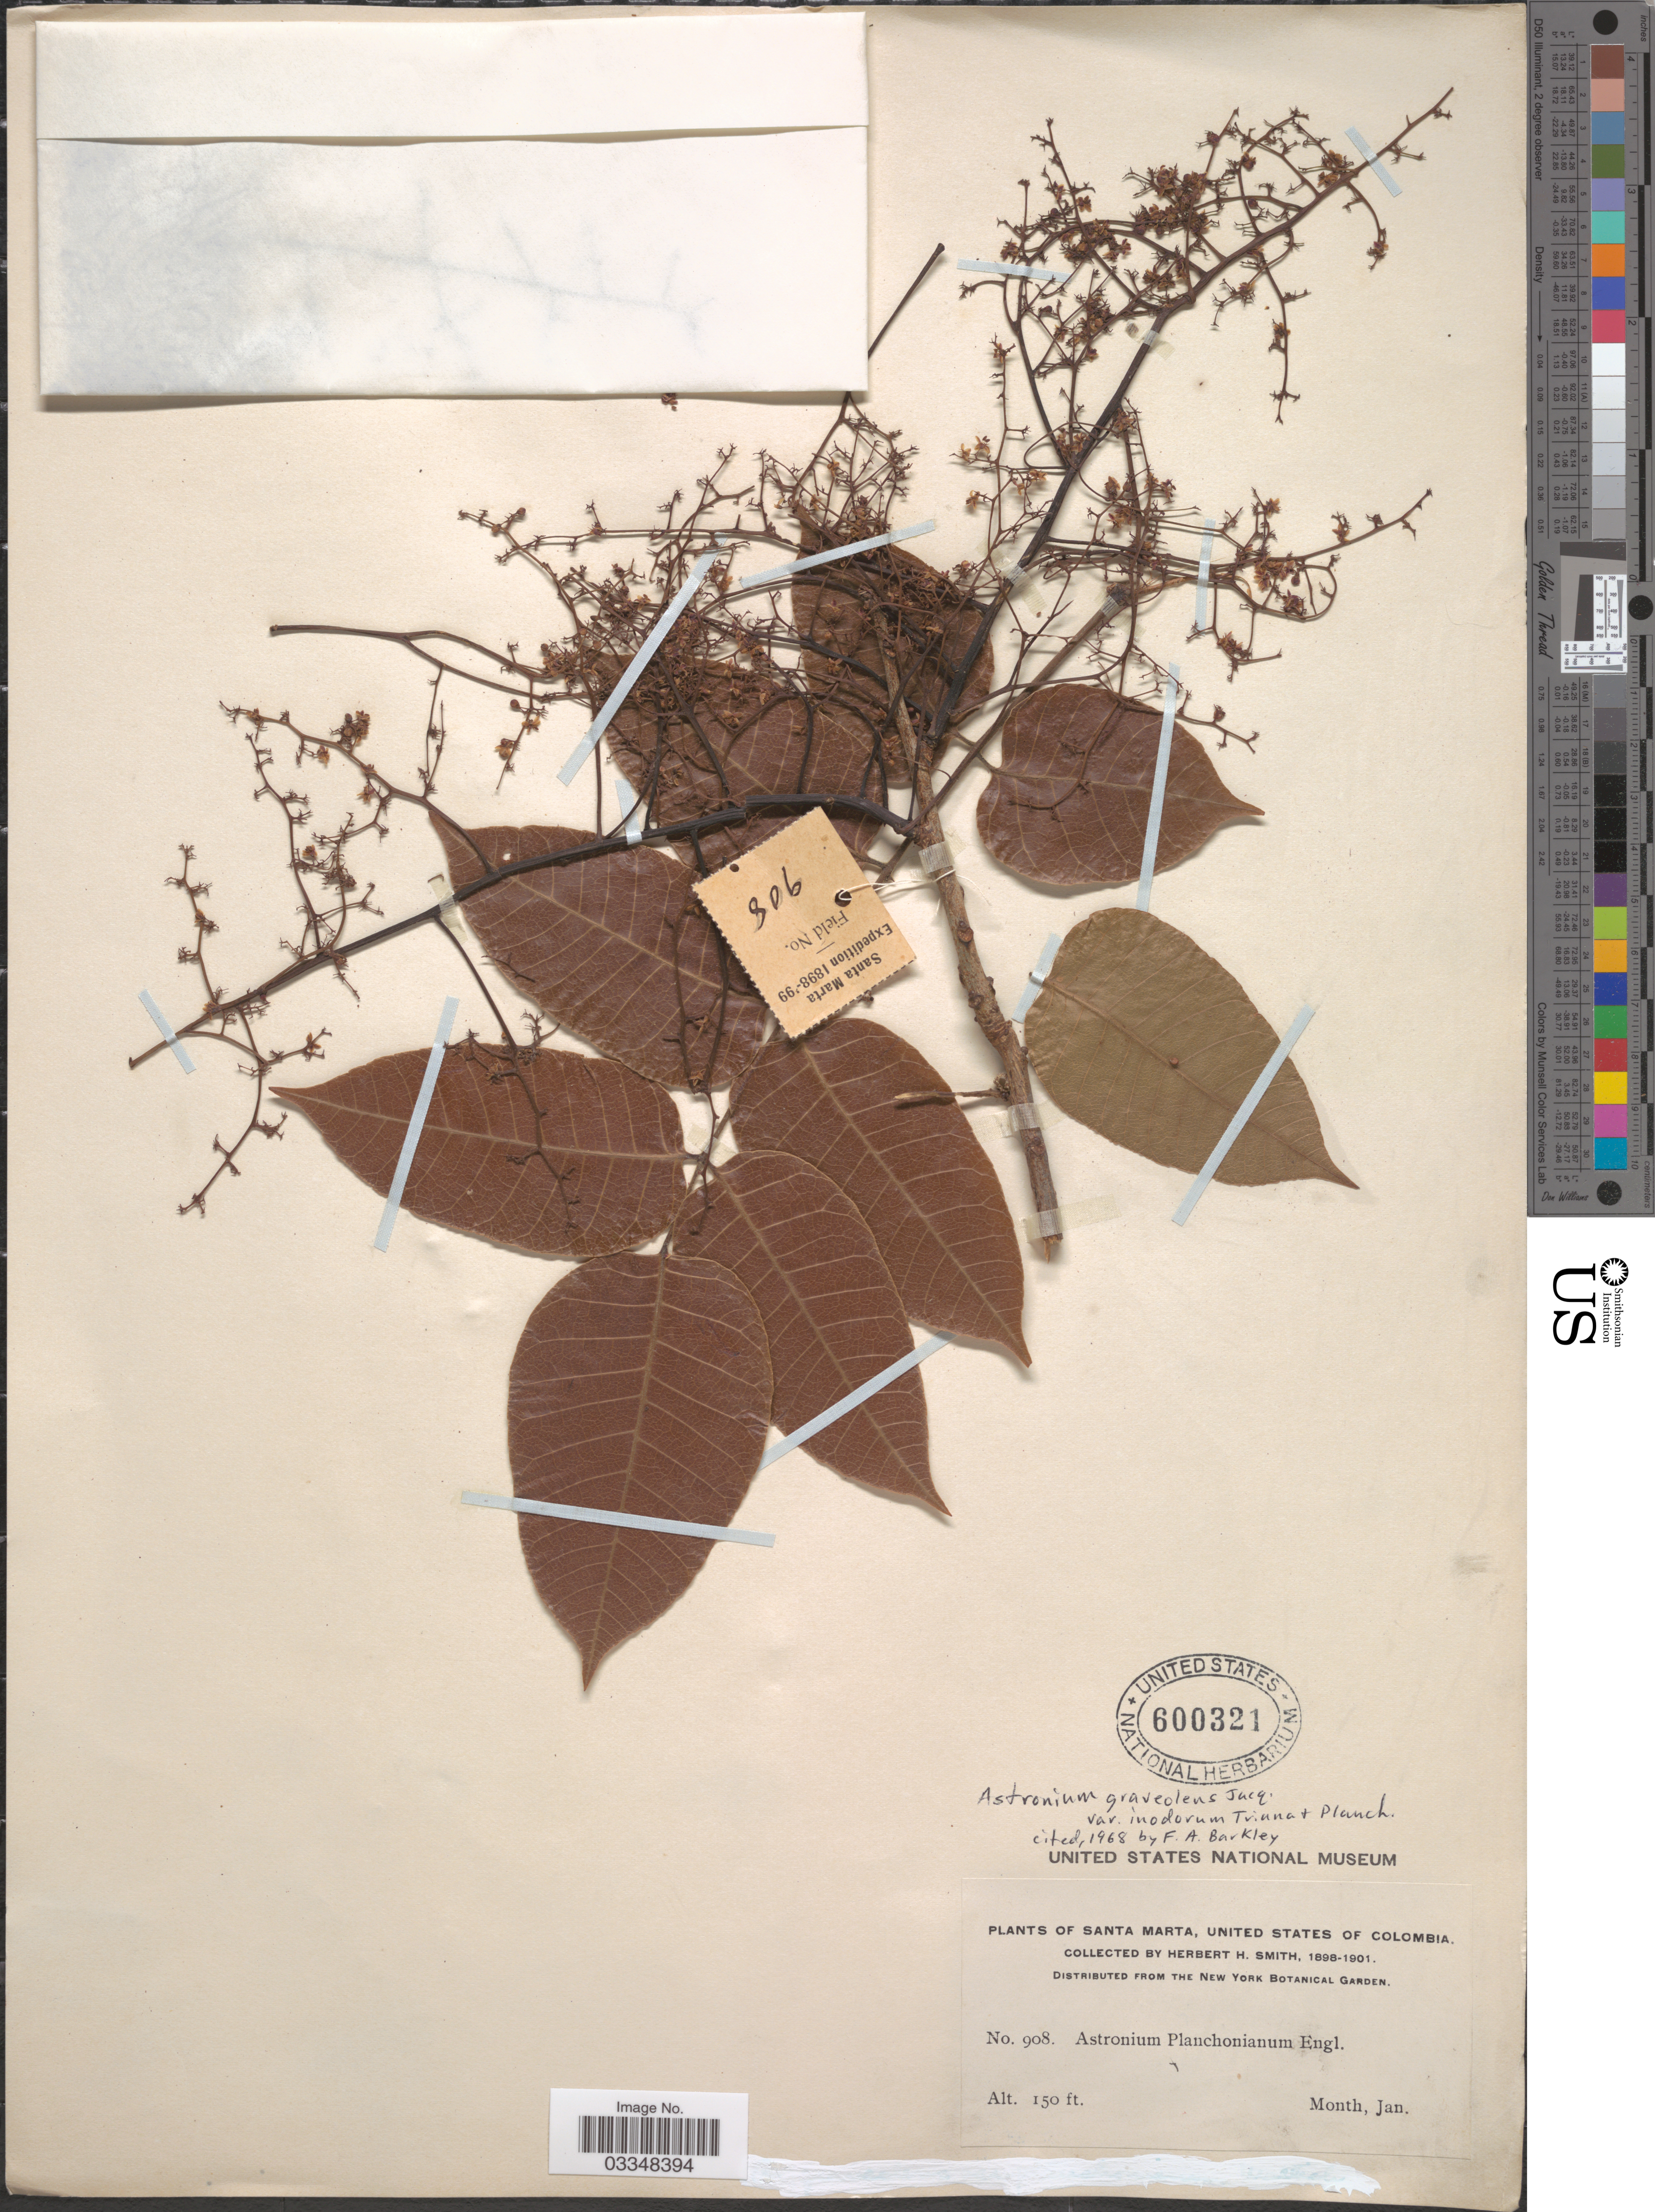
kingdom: Plantae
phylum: Tracheophyta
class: Magnoliopsida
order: Sapindales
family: Anacardiaceae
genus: Astronium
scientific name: Astronium graveolens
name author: Jacq.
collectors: Herbert H. Smith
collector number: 908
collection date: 1898-01/1901-01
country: Colombia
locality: Santa Marta, United States of Colombia.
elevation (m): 46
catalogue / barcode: US 600321